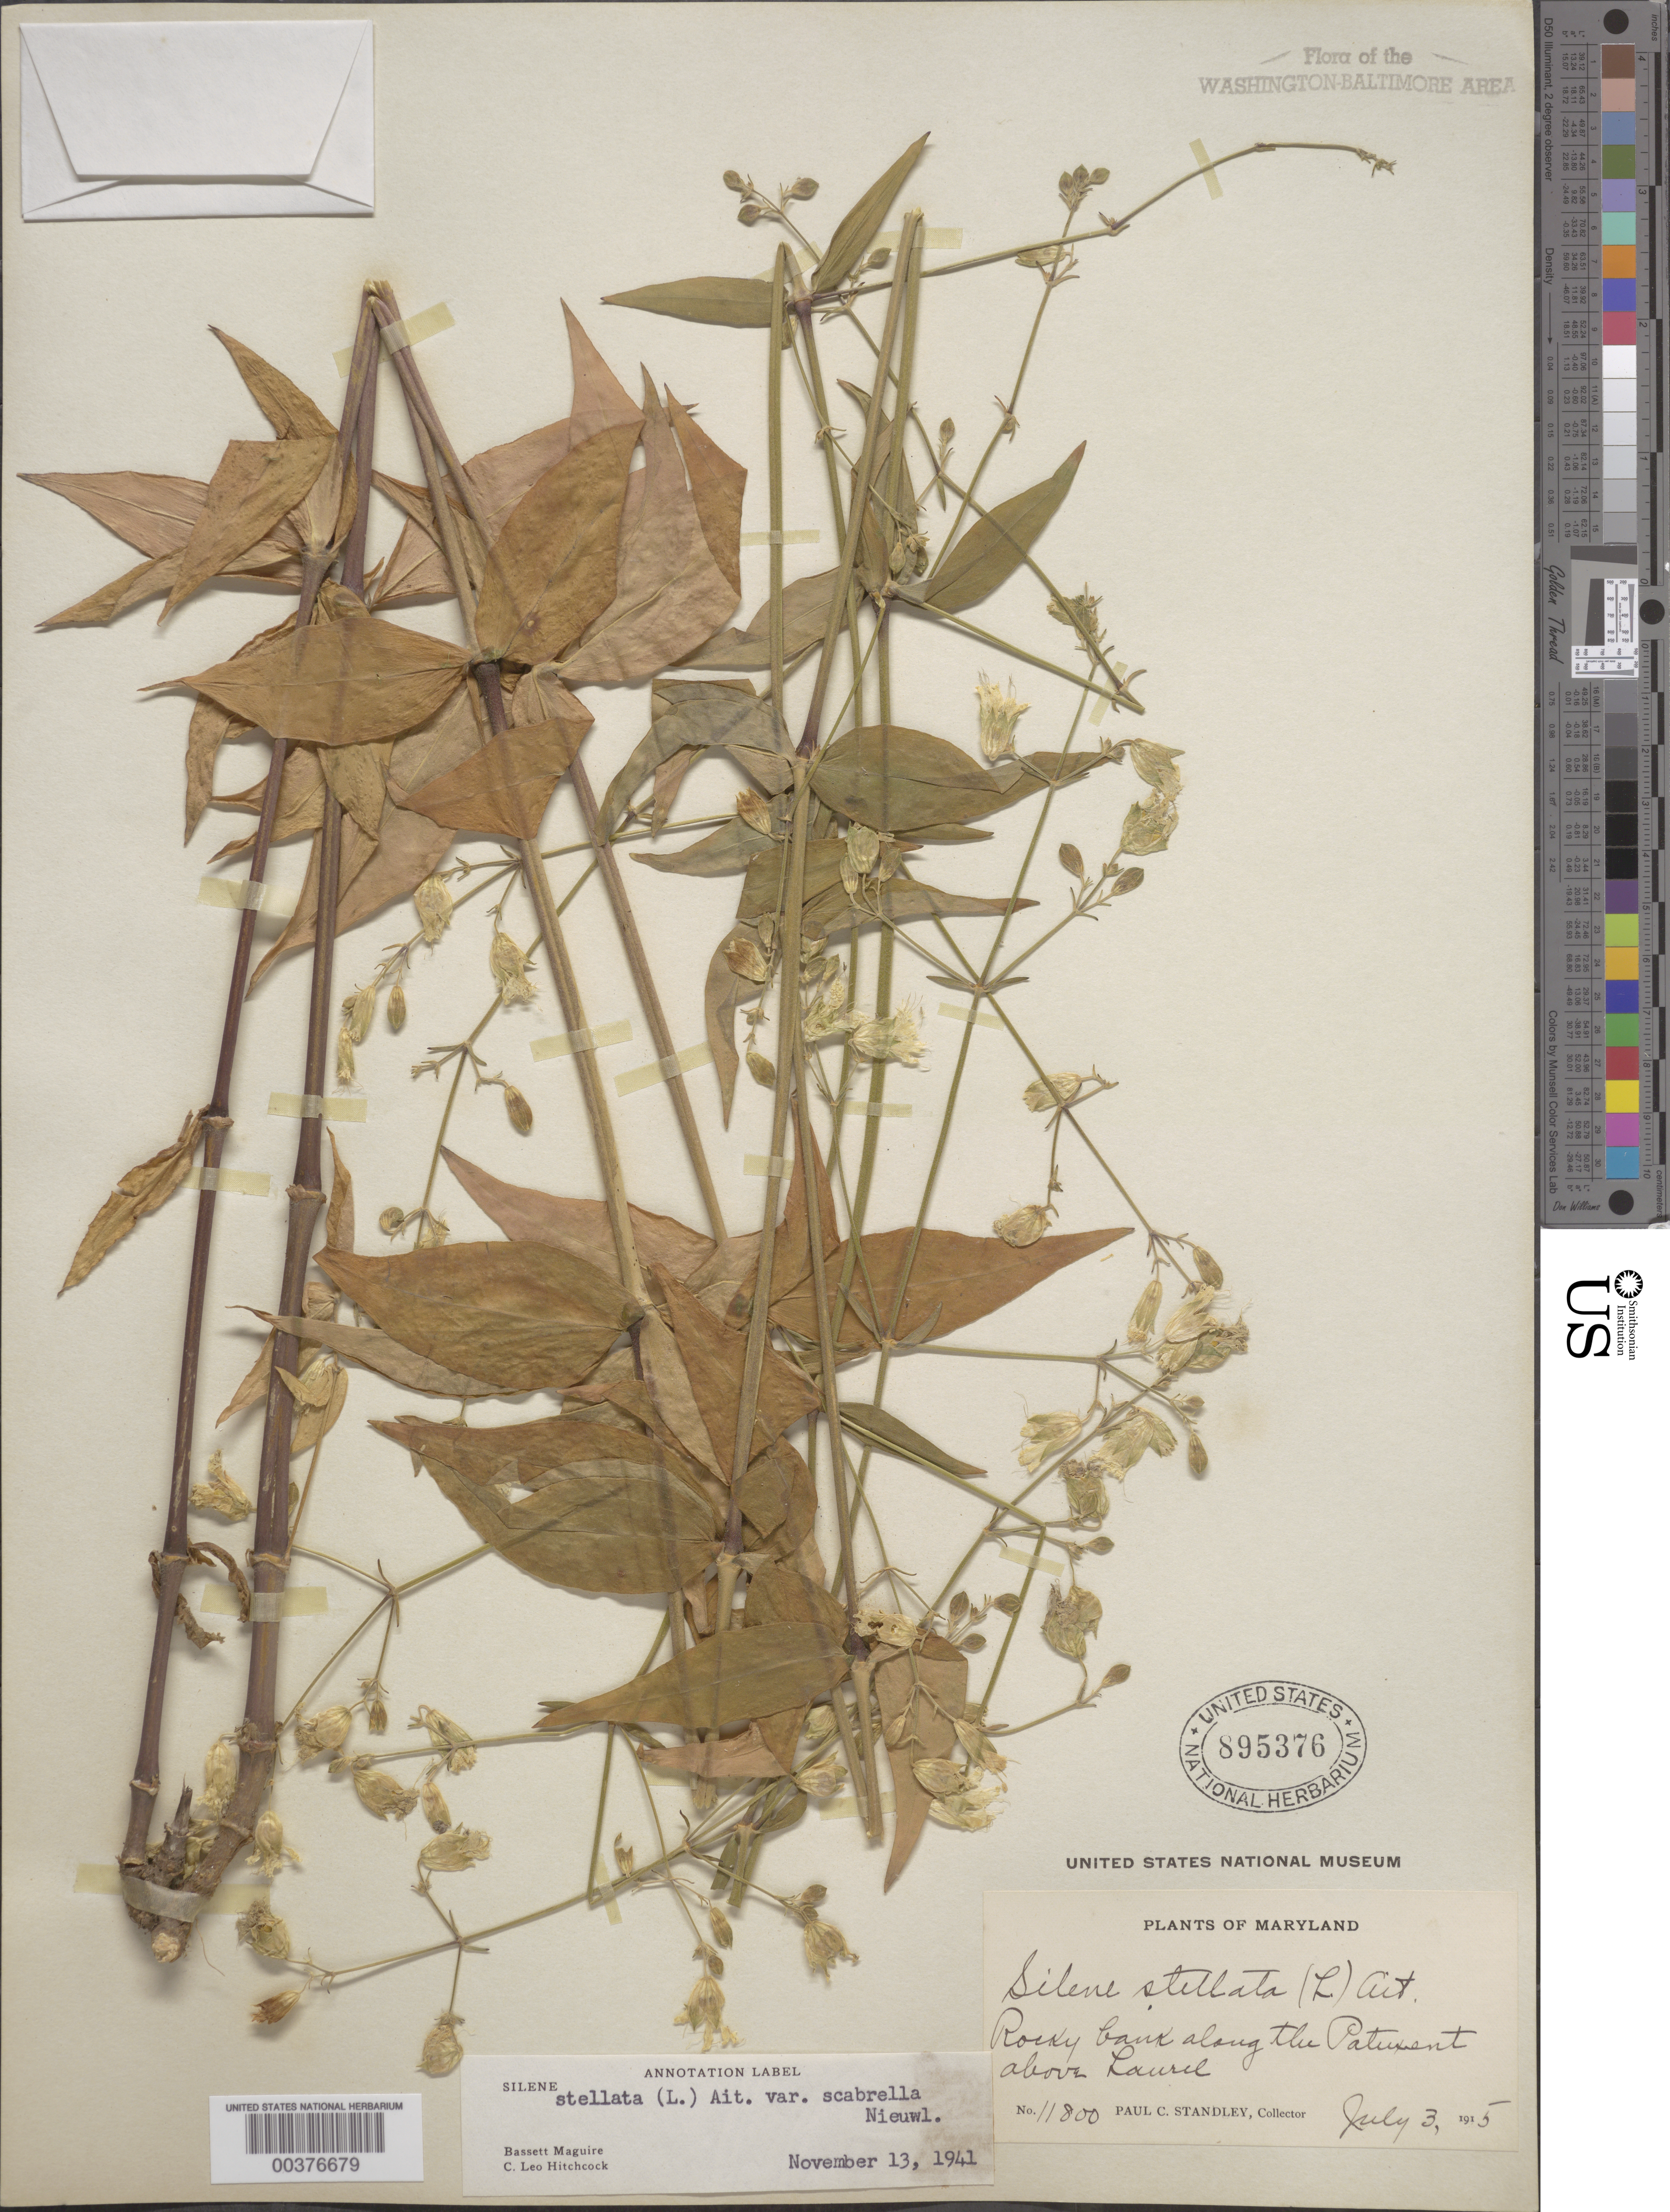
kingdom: Plantae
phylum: Tracheophyta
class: Magnoliopsida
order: Caryophyllales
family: Caryophyllaceae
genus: Silene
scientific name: Silene stellata var. scabrella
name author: (Nieuwl.) E.J. Palmer & Steyerm.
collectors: P. C. Standley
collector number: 11800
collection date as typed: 03 Jul 1915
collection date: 1915-07-03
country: United States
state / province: Maryland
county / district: Prince George's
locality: Patuxent River above Laurel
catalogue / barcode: US 895376